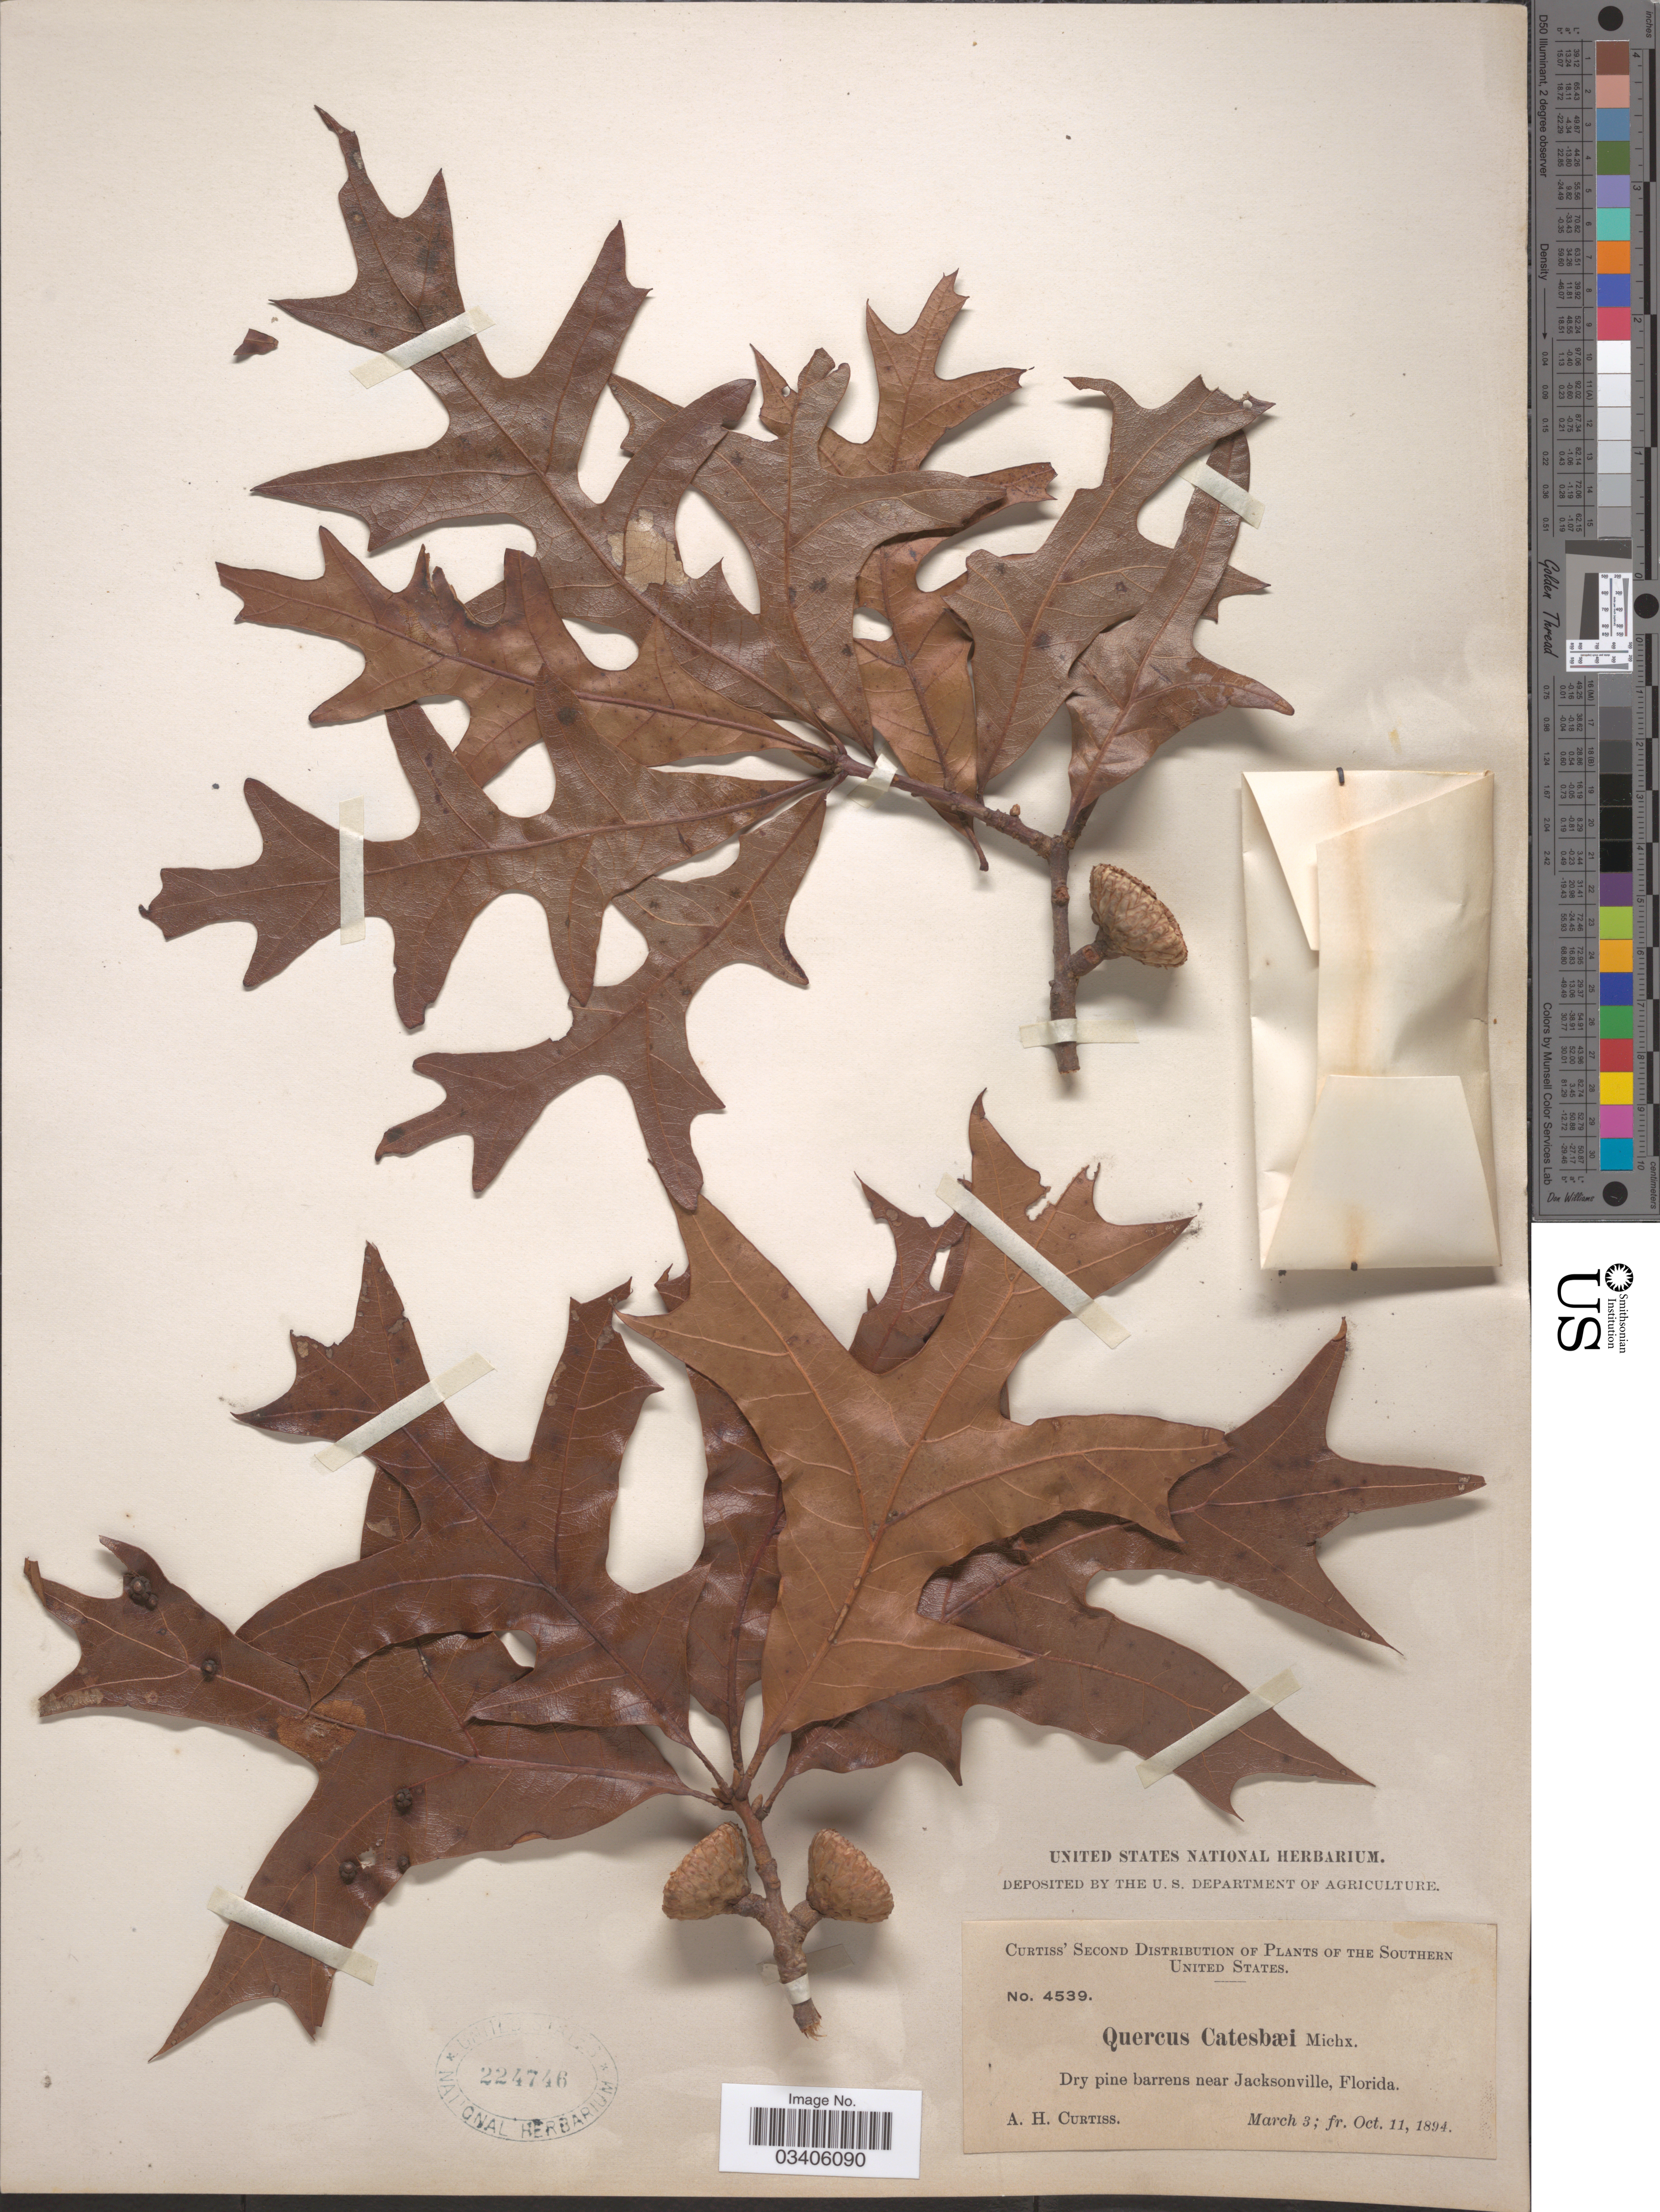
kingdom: Plantae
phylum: Tracheophyta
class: Magnoliopsida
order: Fagales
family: Fagaceae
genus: Quercus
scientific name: Quercus laevis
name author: Walter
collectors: A. H. Curtiss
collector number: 4539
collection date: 1894-03-03/1894-10-11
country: United States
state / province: Florida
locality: Southern United States. Near Jacksonville.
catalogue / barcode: US 224746